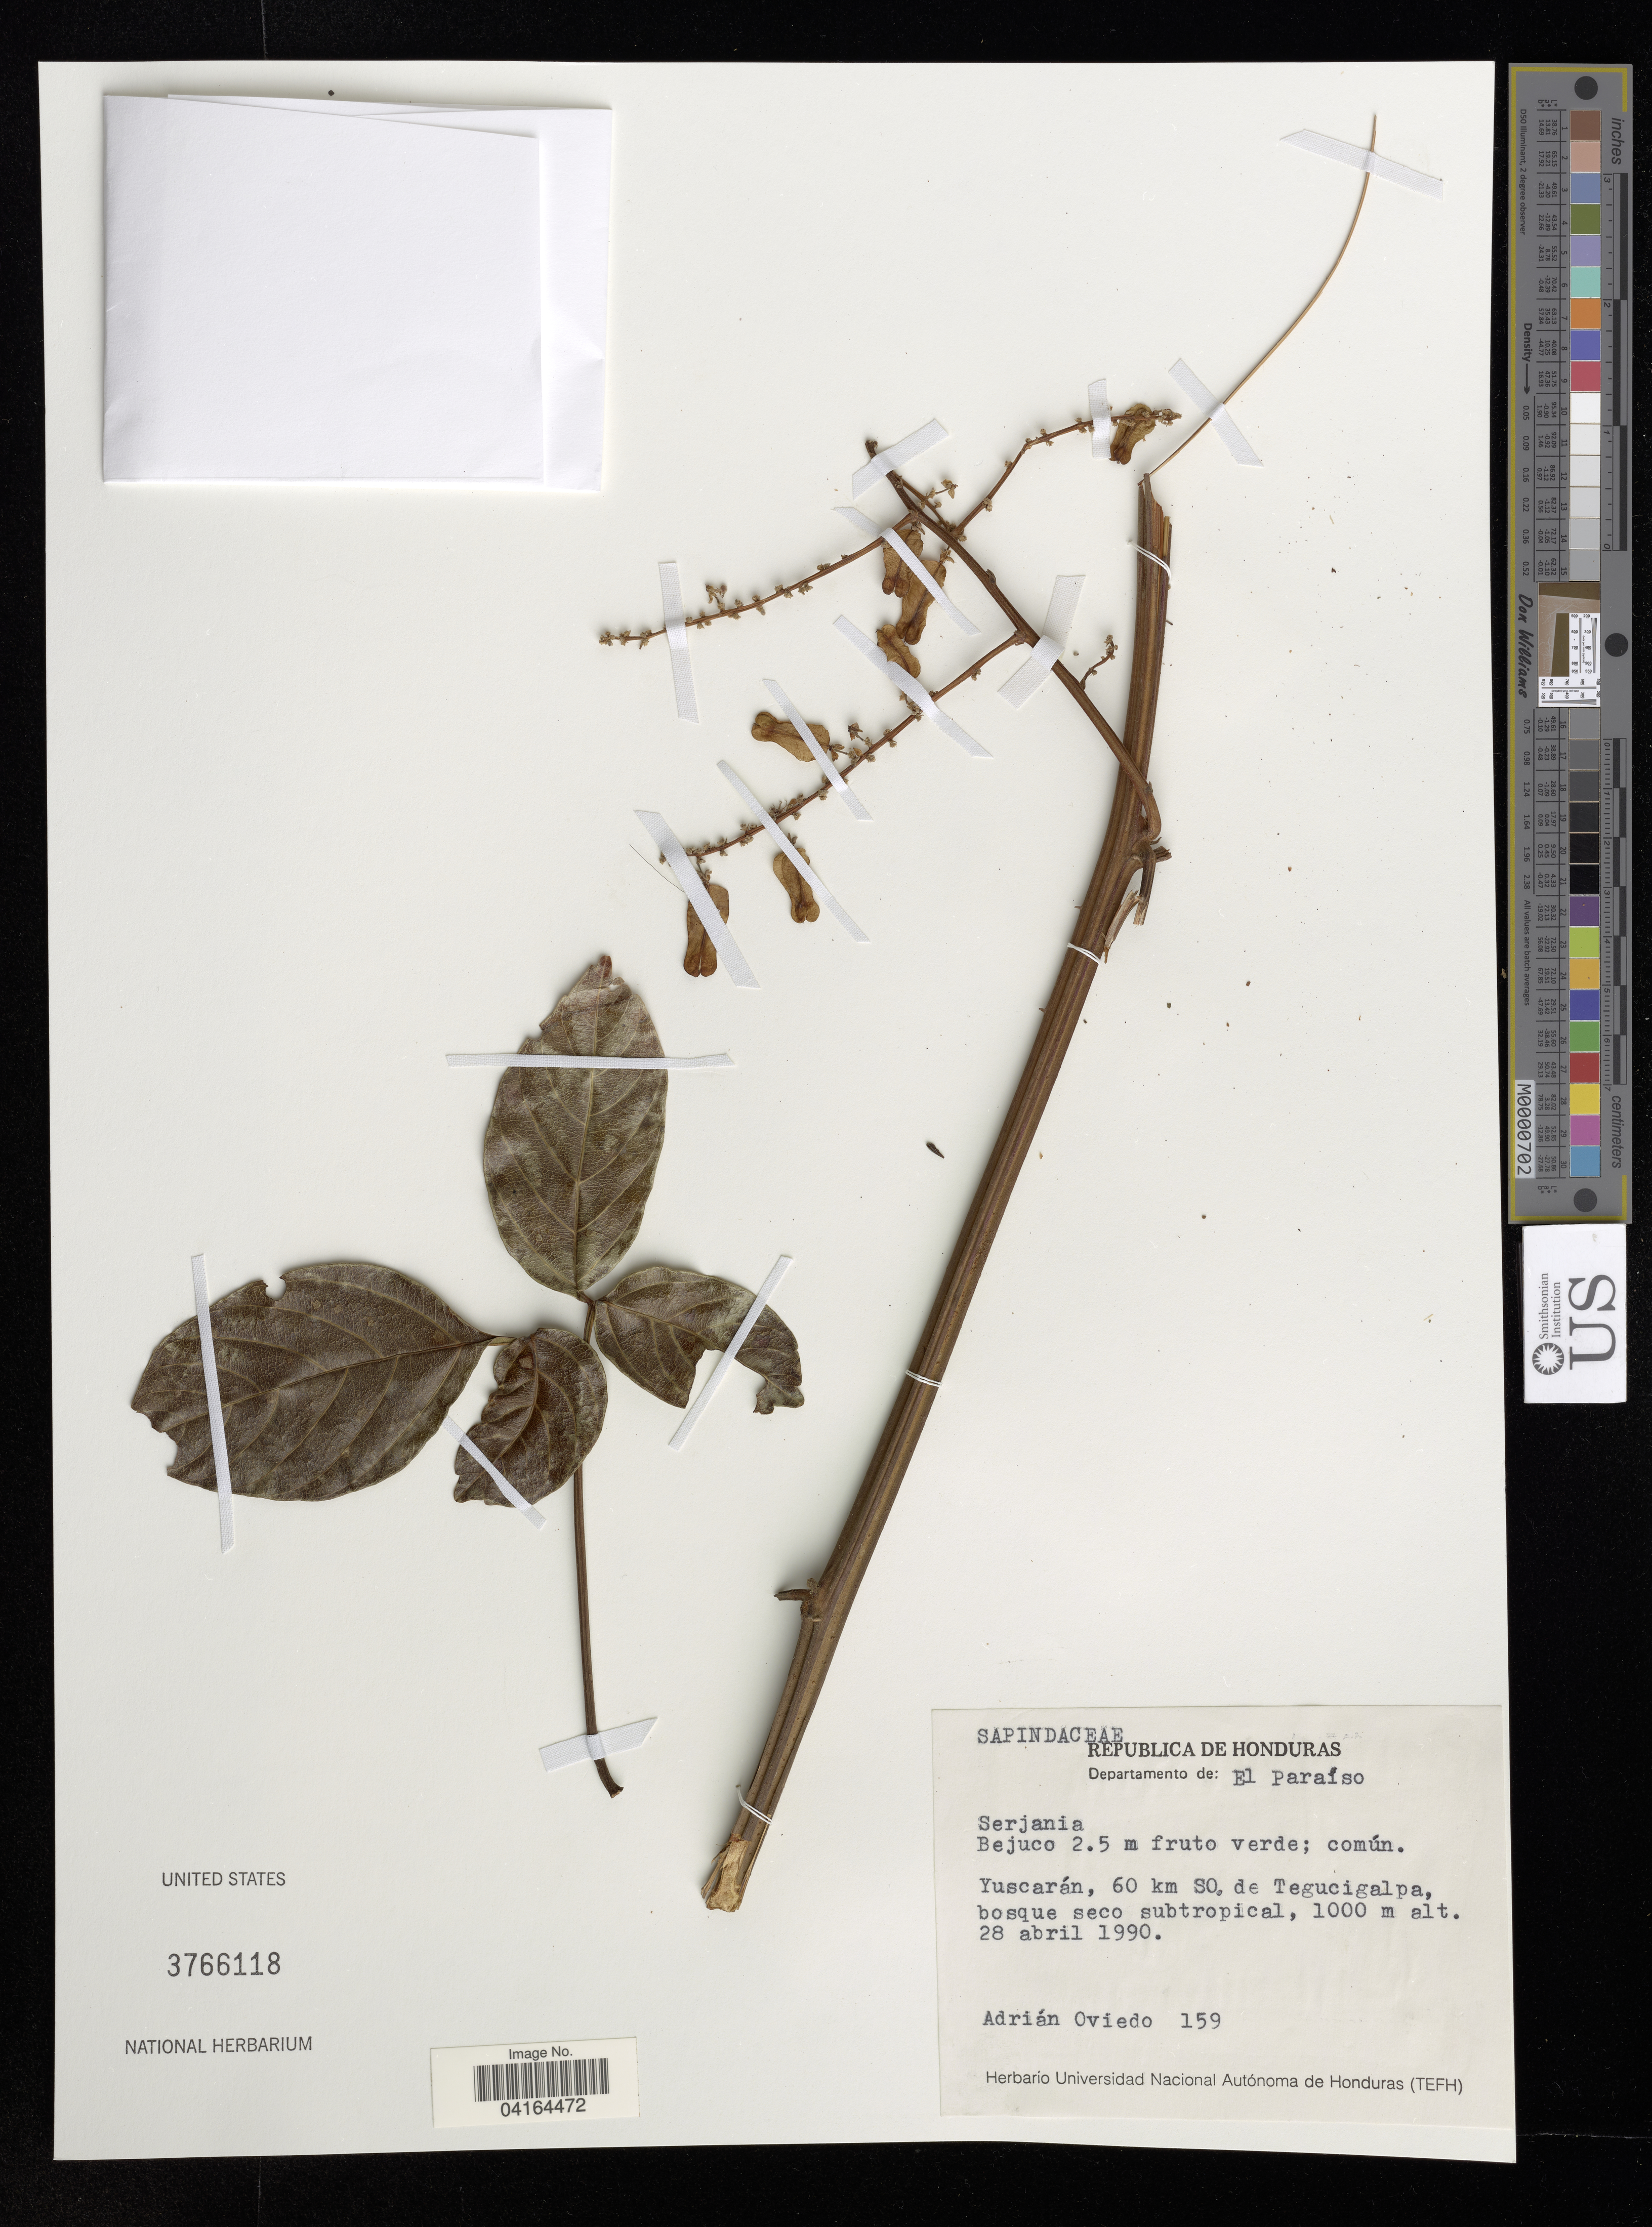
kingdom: Plantae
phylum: Tracheophyta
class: Magnoliopsida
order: Sapindales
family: Sapindaceae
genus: Serjania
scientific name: Serjania mexicana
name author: (L.) Willd.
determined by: Acevedo-Rodriguez, P., (US), Smithsonian Institution - National Museum of Natural History (UNITED STATES)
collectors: A. Oviedo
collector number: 159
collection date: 1990-04-28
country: Honduras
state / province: El Paraiso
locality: Departamento de: El Paraíso. Yascarán, 60 km SO. de Tegucigalpa.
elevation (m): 1000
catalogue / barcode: US 3766118